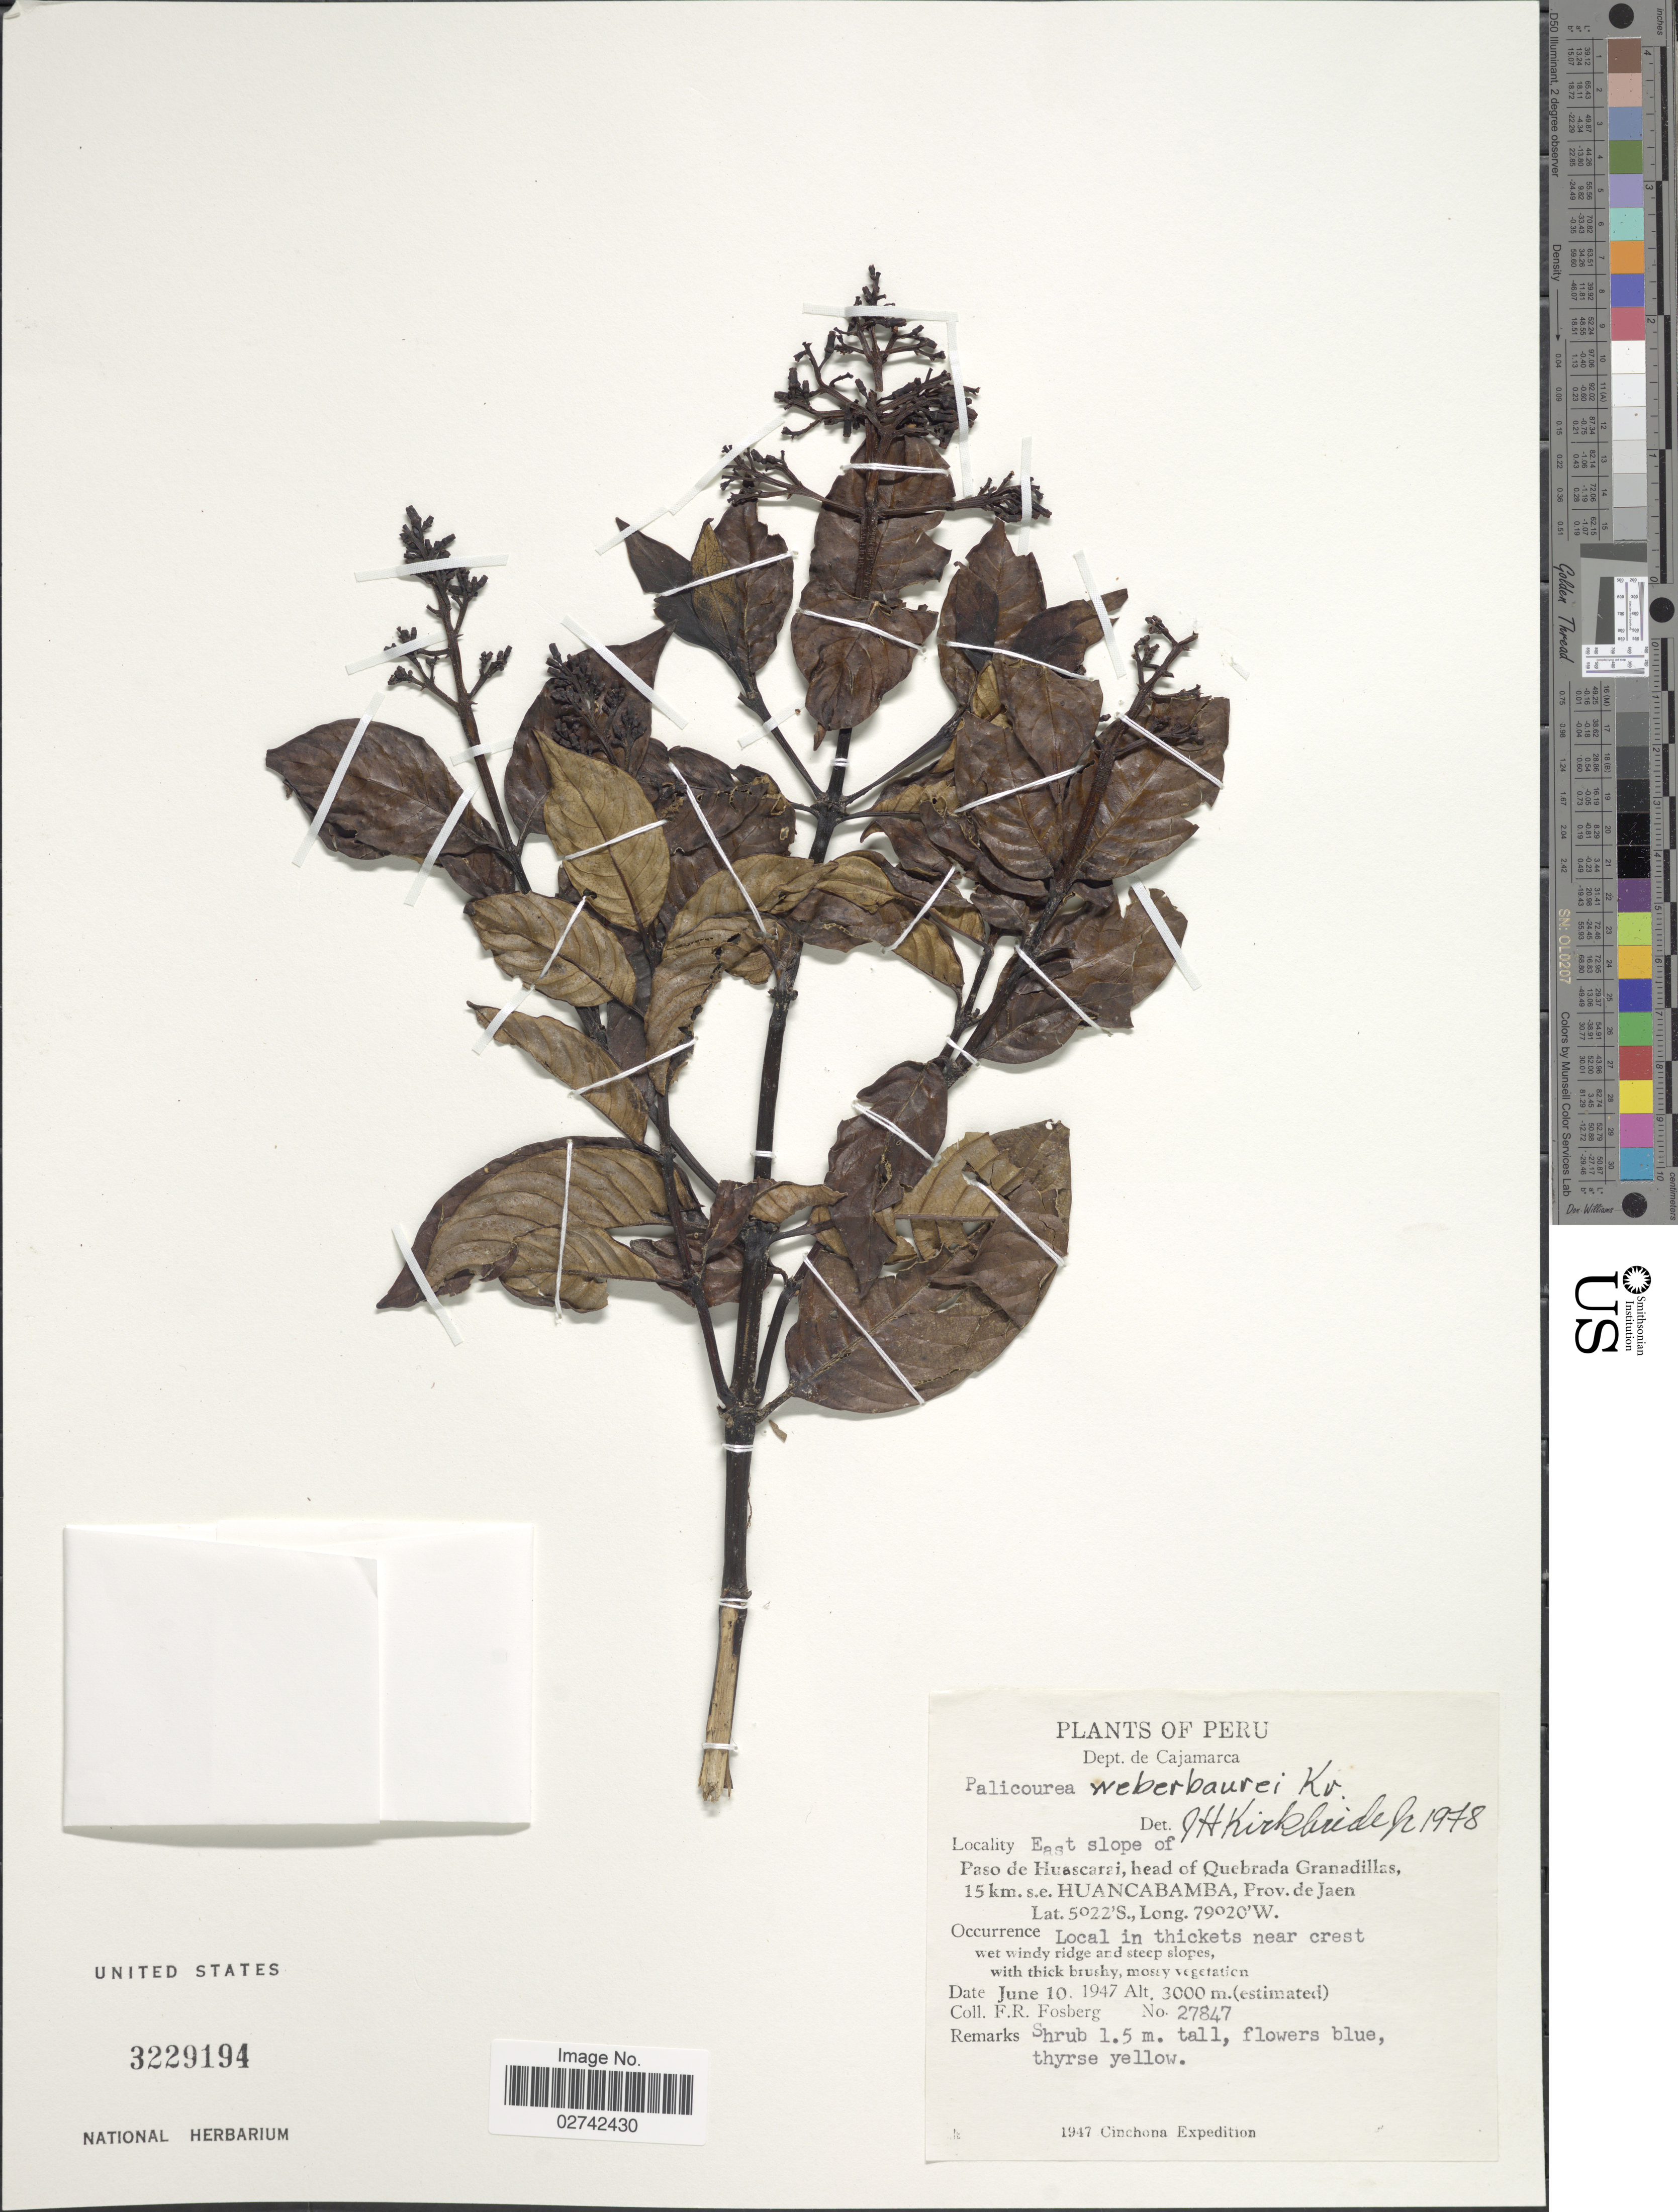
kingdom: Plantae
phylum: Tracheophyta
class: Magnoliopsida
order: Gentianales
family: Rubiaceae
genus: Palicourea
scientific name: Palicourea weberbaueri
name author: K. Krause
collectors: F. R. Fosberg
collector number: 27847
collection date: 1947-06-10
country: Peru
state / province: Cajamarca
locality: East slope of Paso de Huascarai, head of Quebrada Granadillas, 15 km. s. e. Huancabamba, Prov. de Jaen, in thickets near crest, wet windy ridge and steep slopes.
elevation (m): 3000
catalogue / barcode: US 3229194